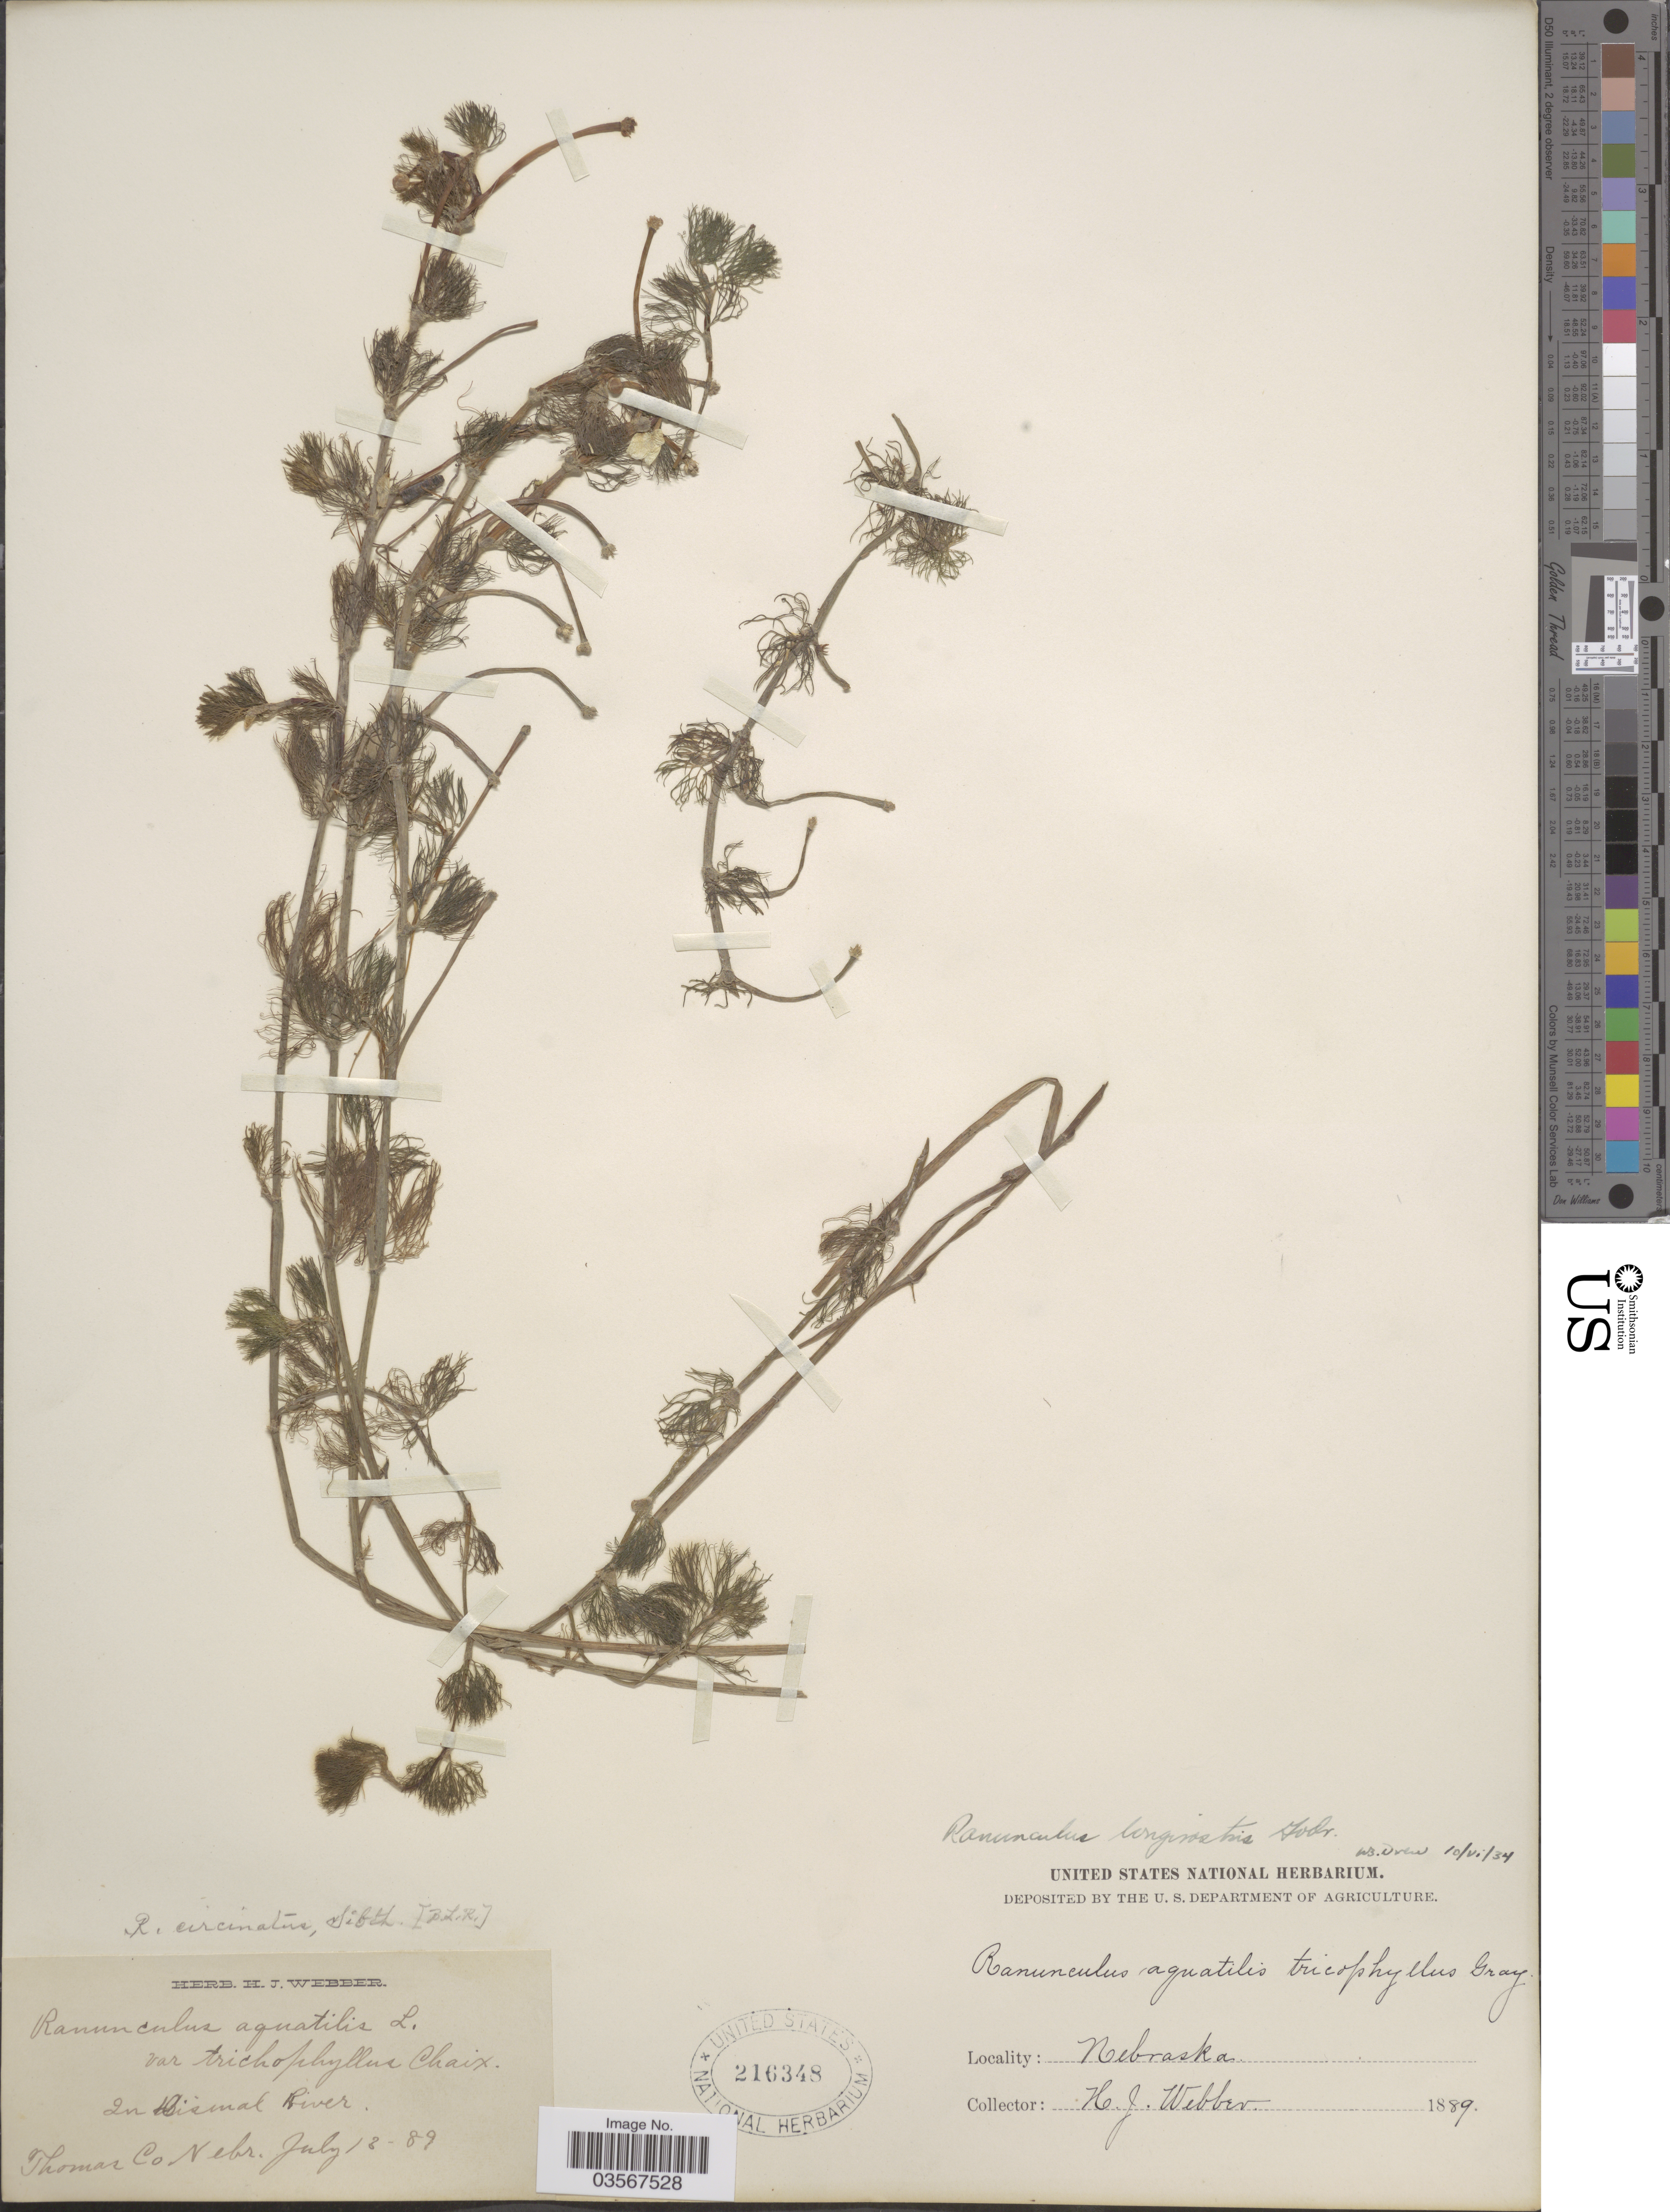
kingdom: Plantae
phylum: Tracheophyta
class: Magnoliopsida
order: Ranunculales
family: Ranunculaceae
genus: Ranunculus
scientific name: Ranunculus longirostris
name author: Godr.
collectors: H. Webber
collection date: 1889-07-13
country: United States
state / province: Nebraska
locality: In Dismal River. Thomas Co.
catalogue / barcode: US 216348